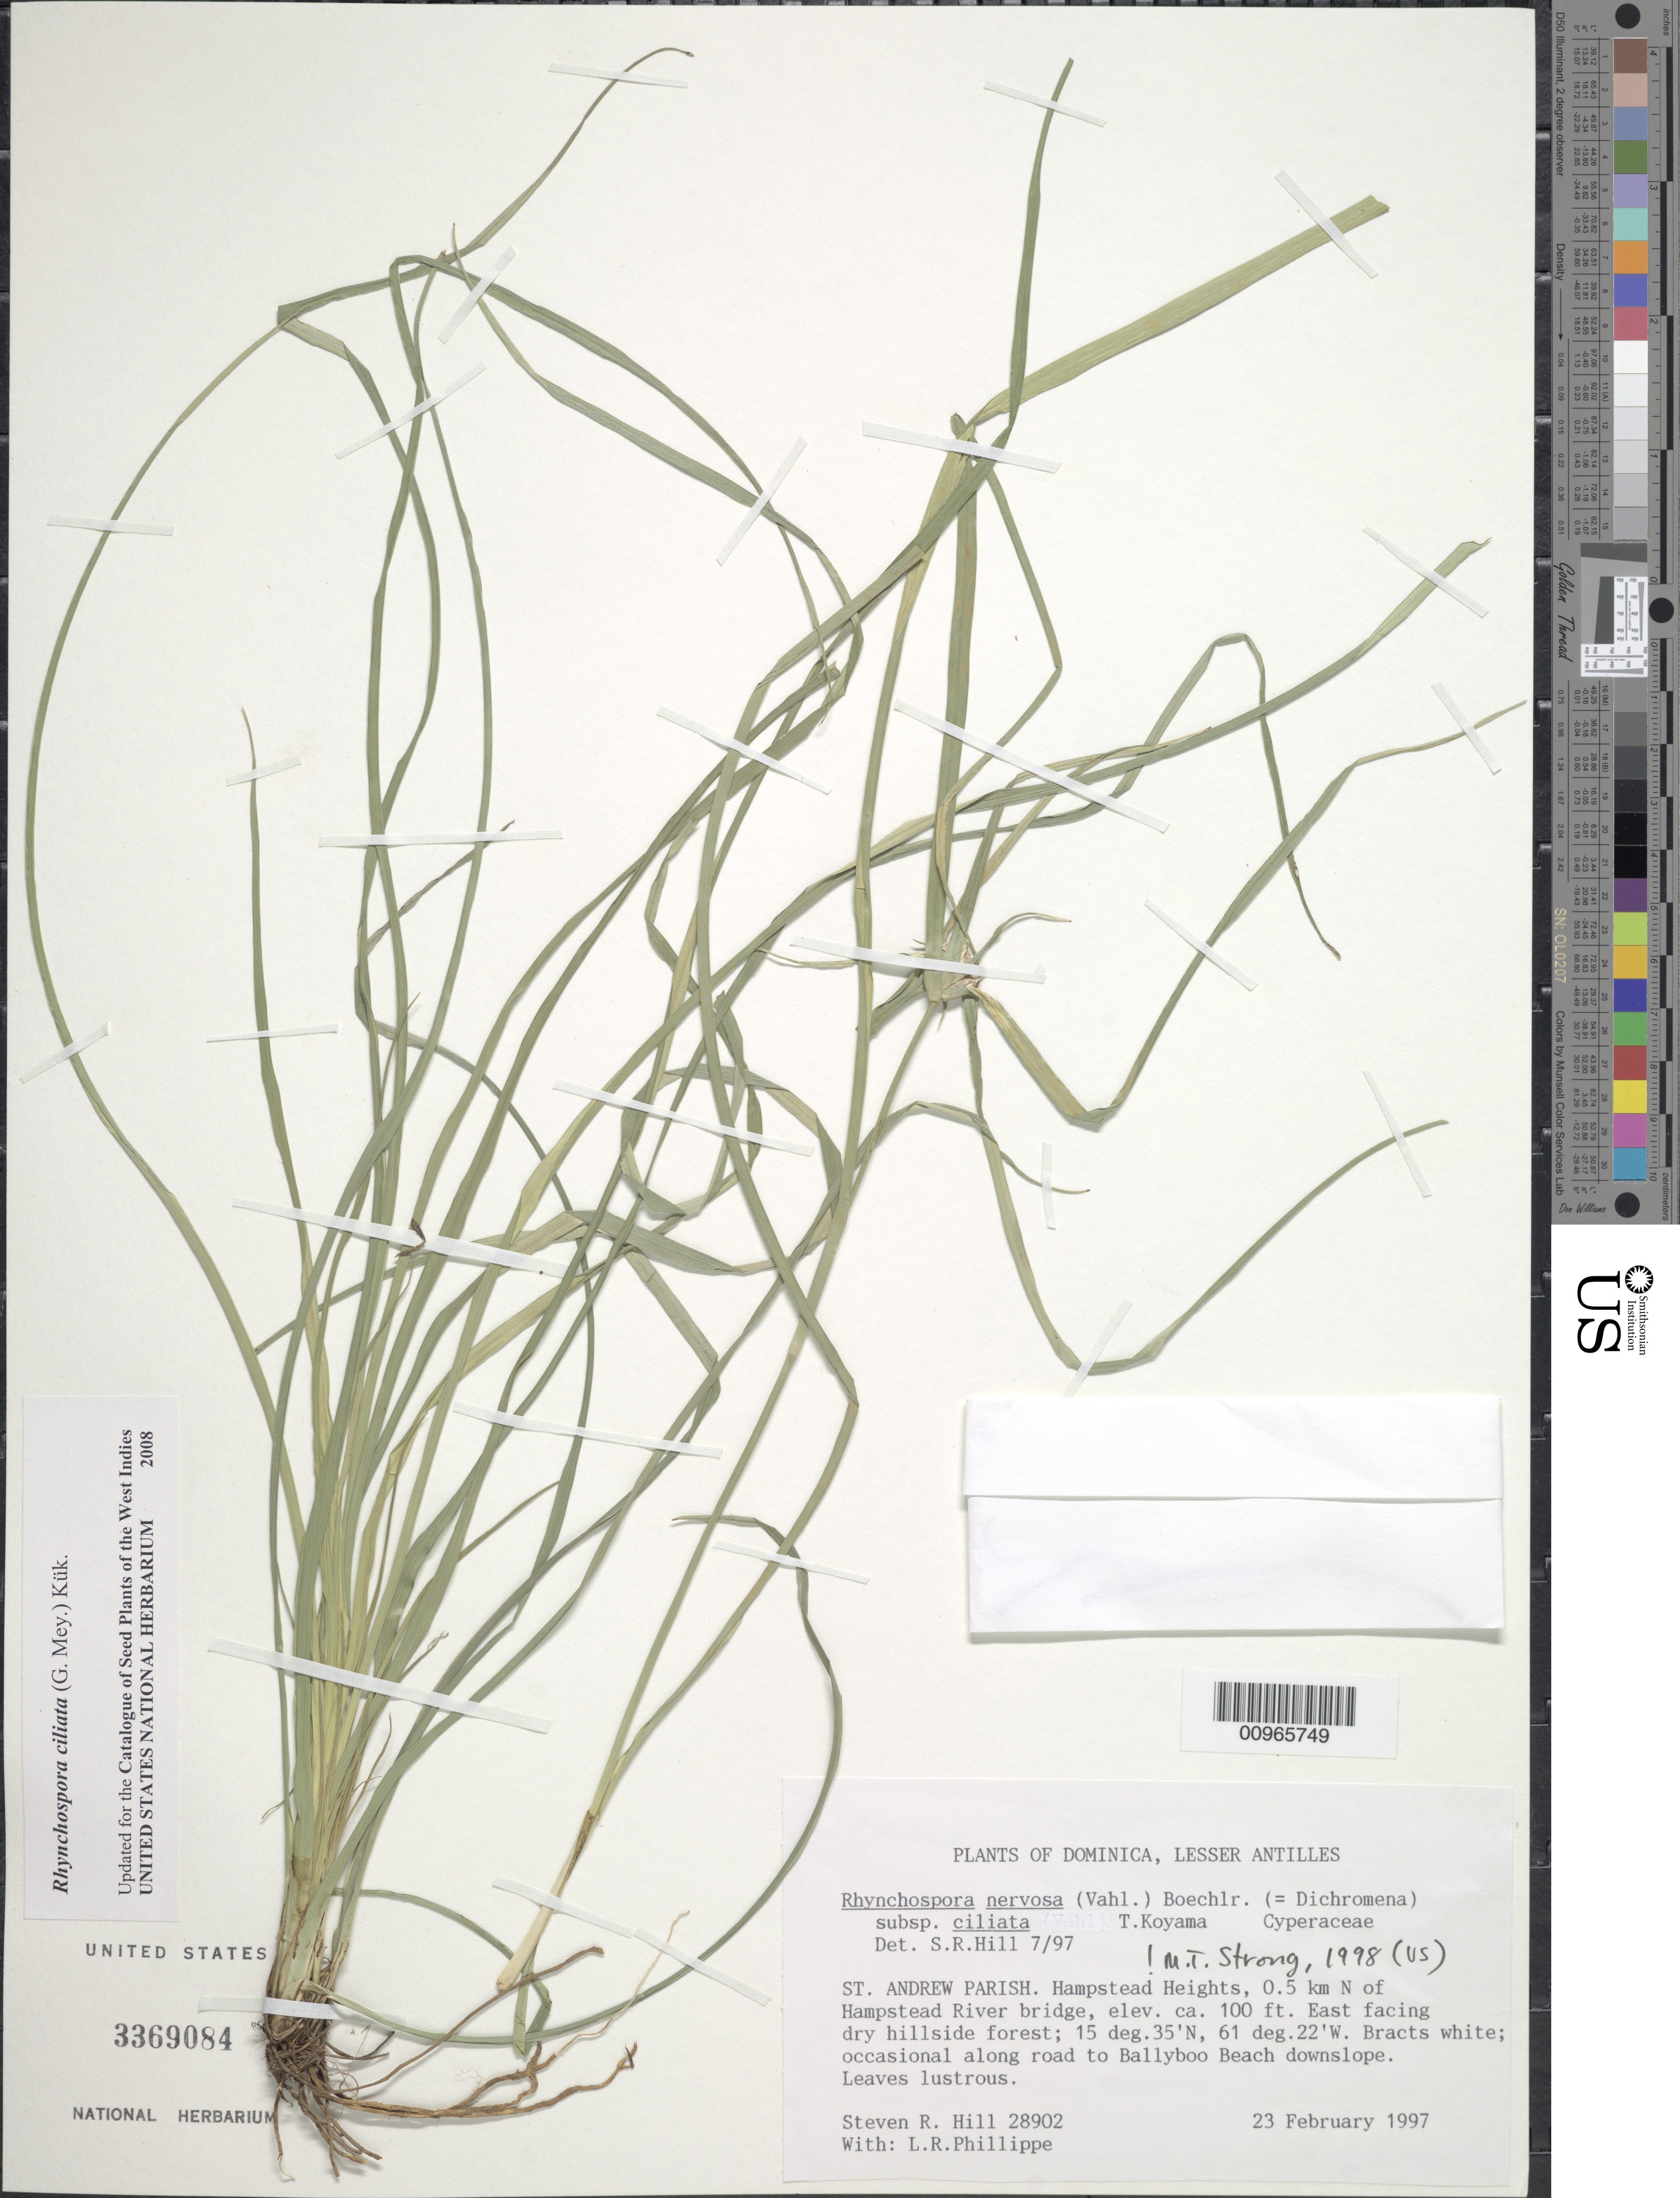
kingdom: Plantae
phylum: Tracheophyta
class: Liliopsida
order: Poales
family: Cyperaceae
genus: Rhynchospora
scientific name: Rhynchospora ciliata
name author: (G. Mey.) Kük.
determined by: Strong, M. T., (US), Smithsonian Institution - National Museum of Natural History (UNITED STATES)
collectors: S. R. Hill & L. Phillippe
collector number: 28902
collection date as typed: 23 Feb 1997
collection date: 1997-02-23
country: Dominica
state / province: St. Andrew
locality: Hampstead Heights, 0.5 km N of Hampstead River bridge, E facing dry hillside forest, along road to Ballyboo Beach downlsope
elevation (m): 30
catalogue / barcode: US 3369084